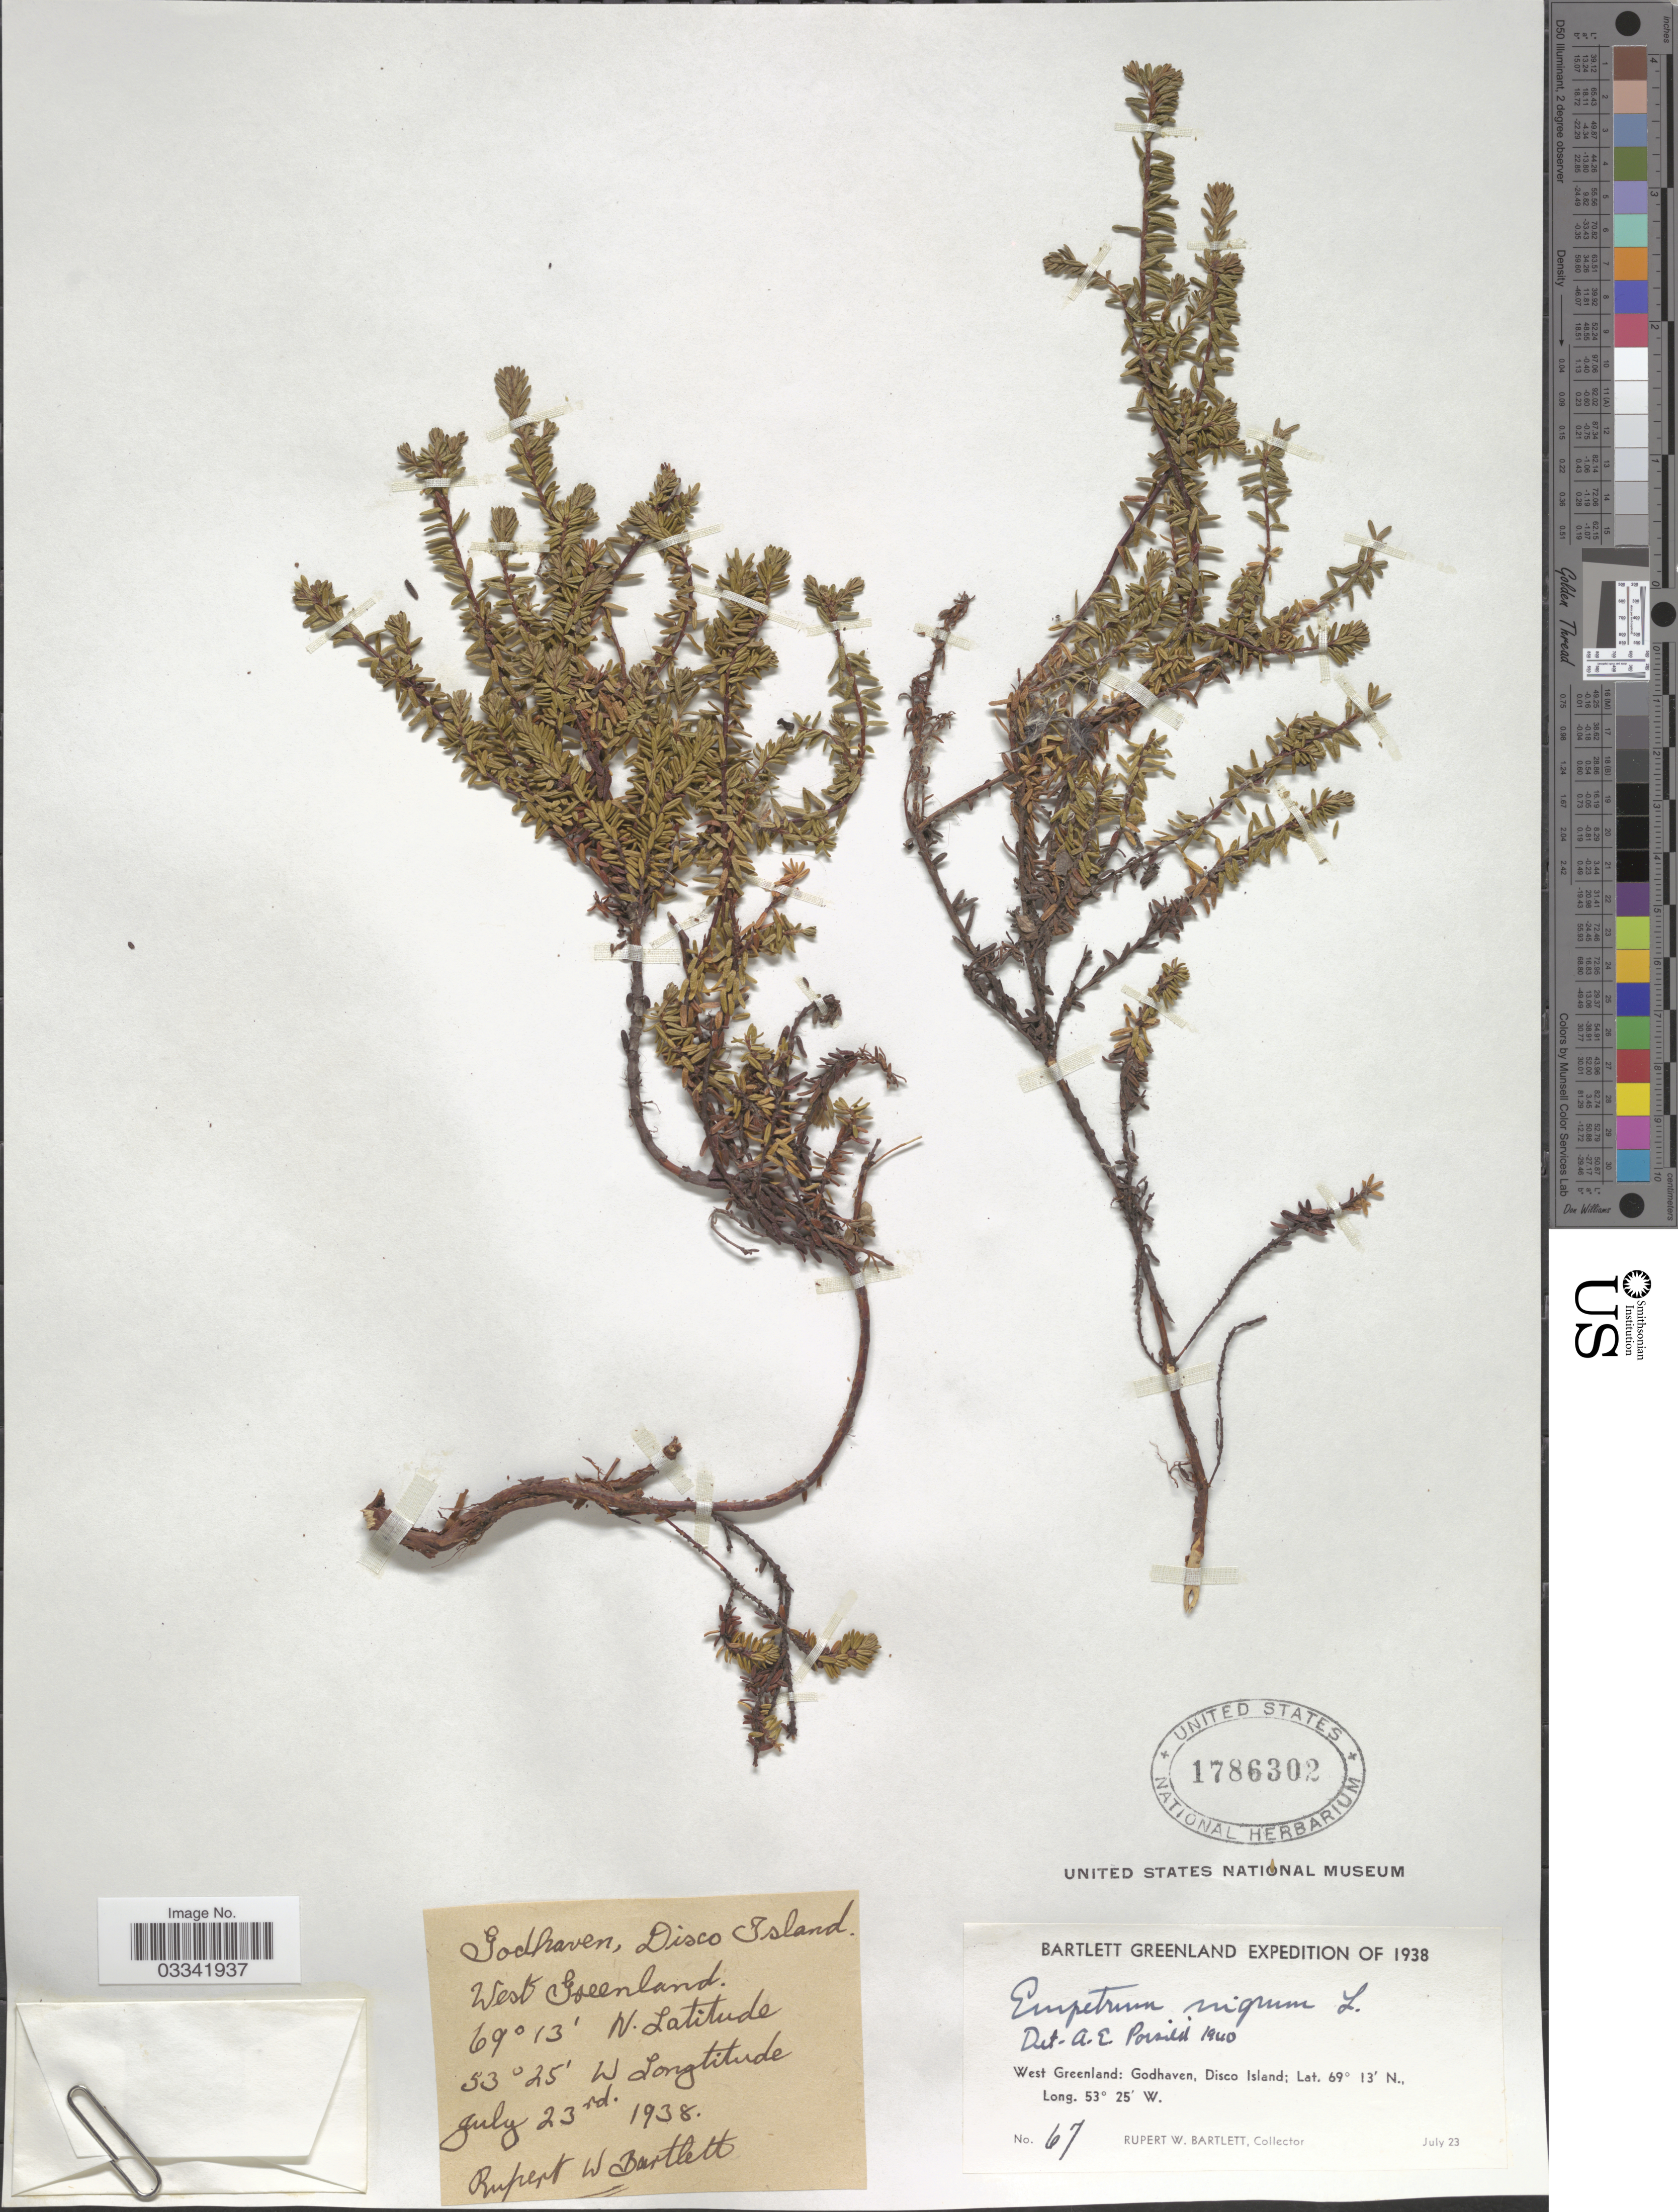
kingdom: Plantae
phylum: Tracheophyta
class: Magnoliopsida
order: Ericales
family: Ericaceae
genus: Empetrum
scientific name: Empetrum nigrum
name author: L.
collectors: R. W. Bartlett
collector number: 67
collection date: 1938-07-23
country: Greenland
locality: West Greenland: Godhaven, Disco Island.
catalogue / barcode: US 1786302